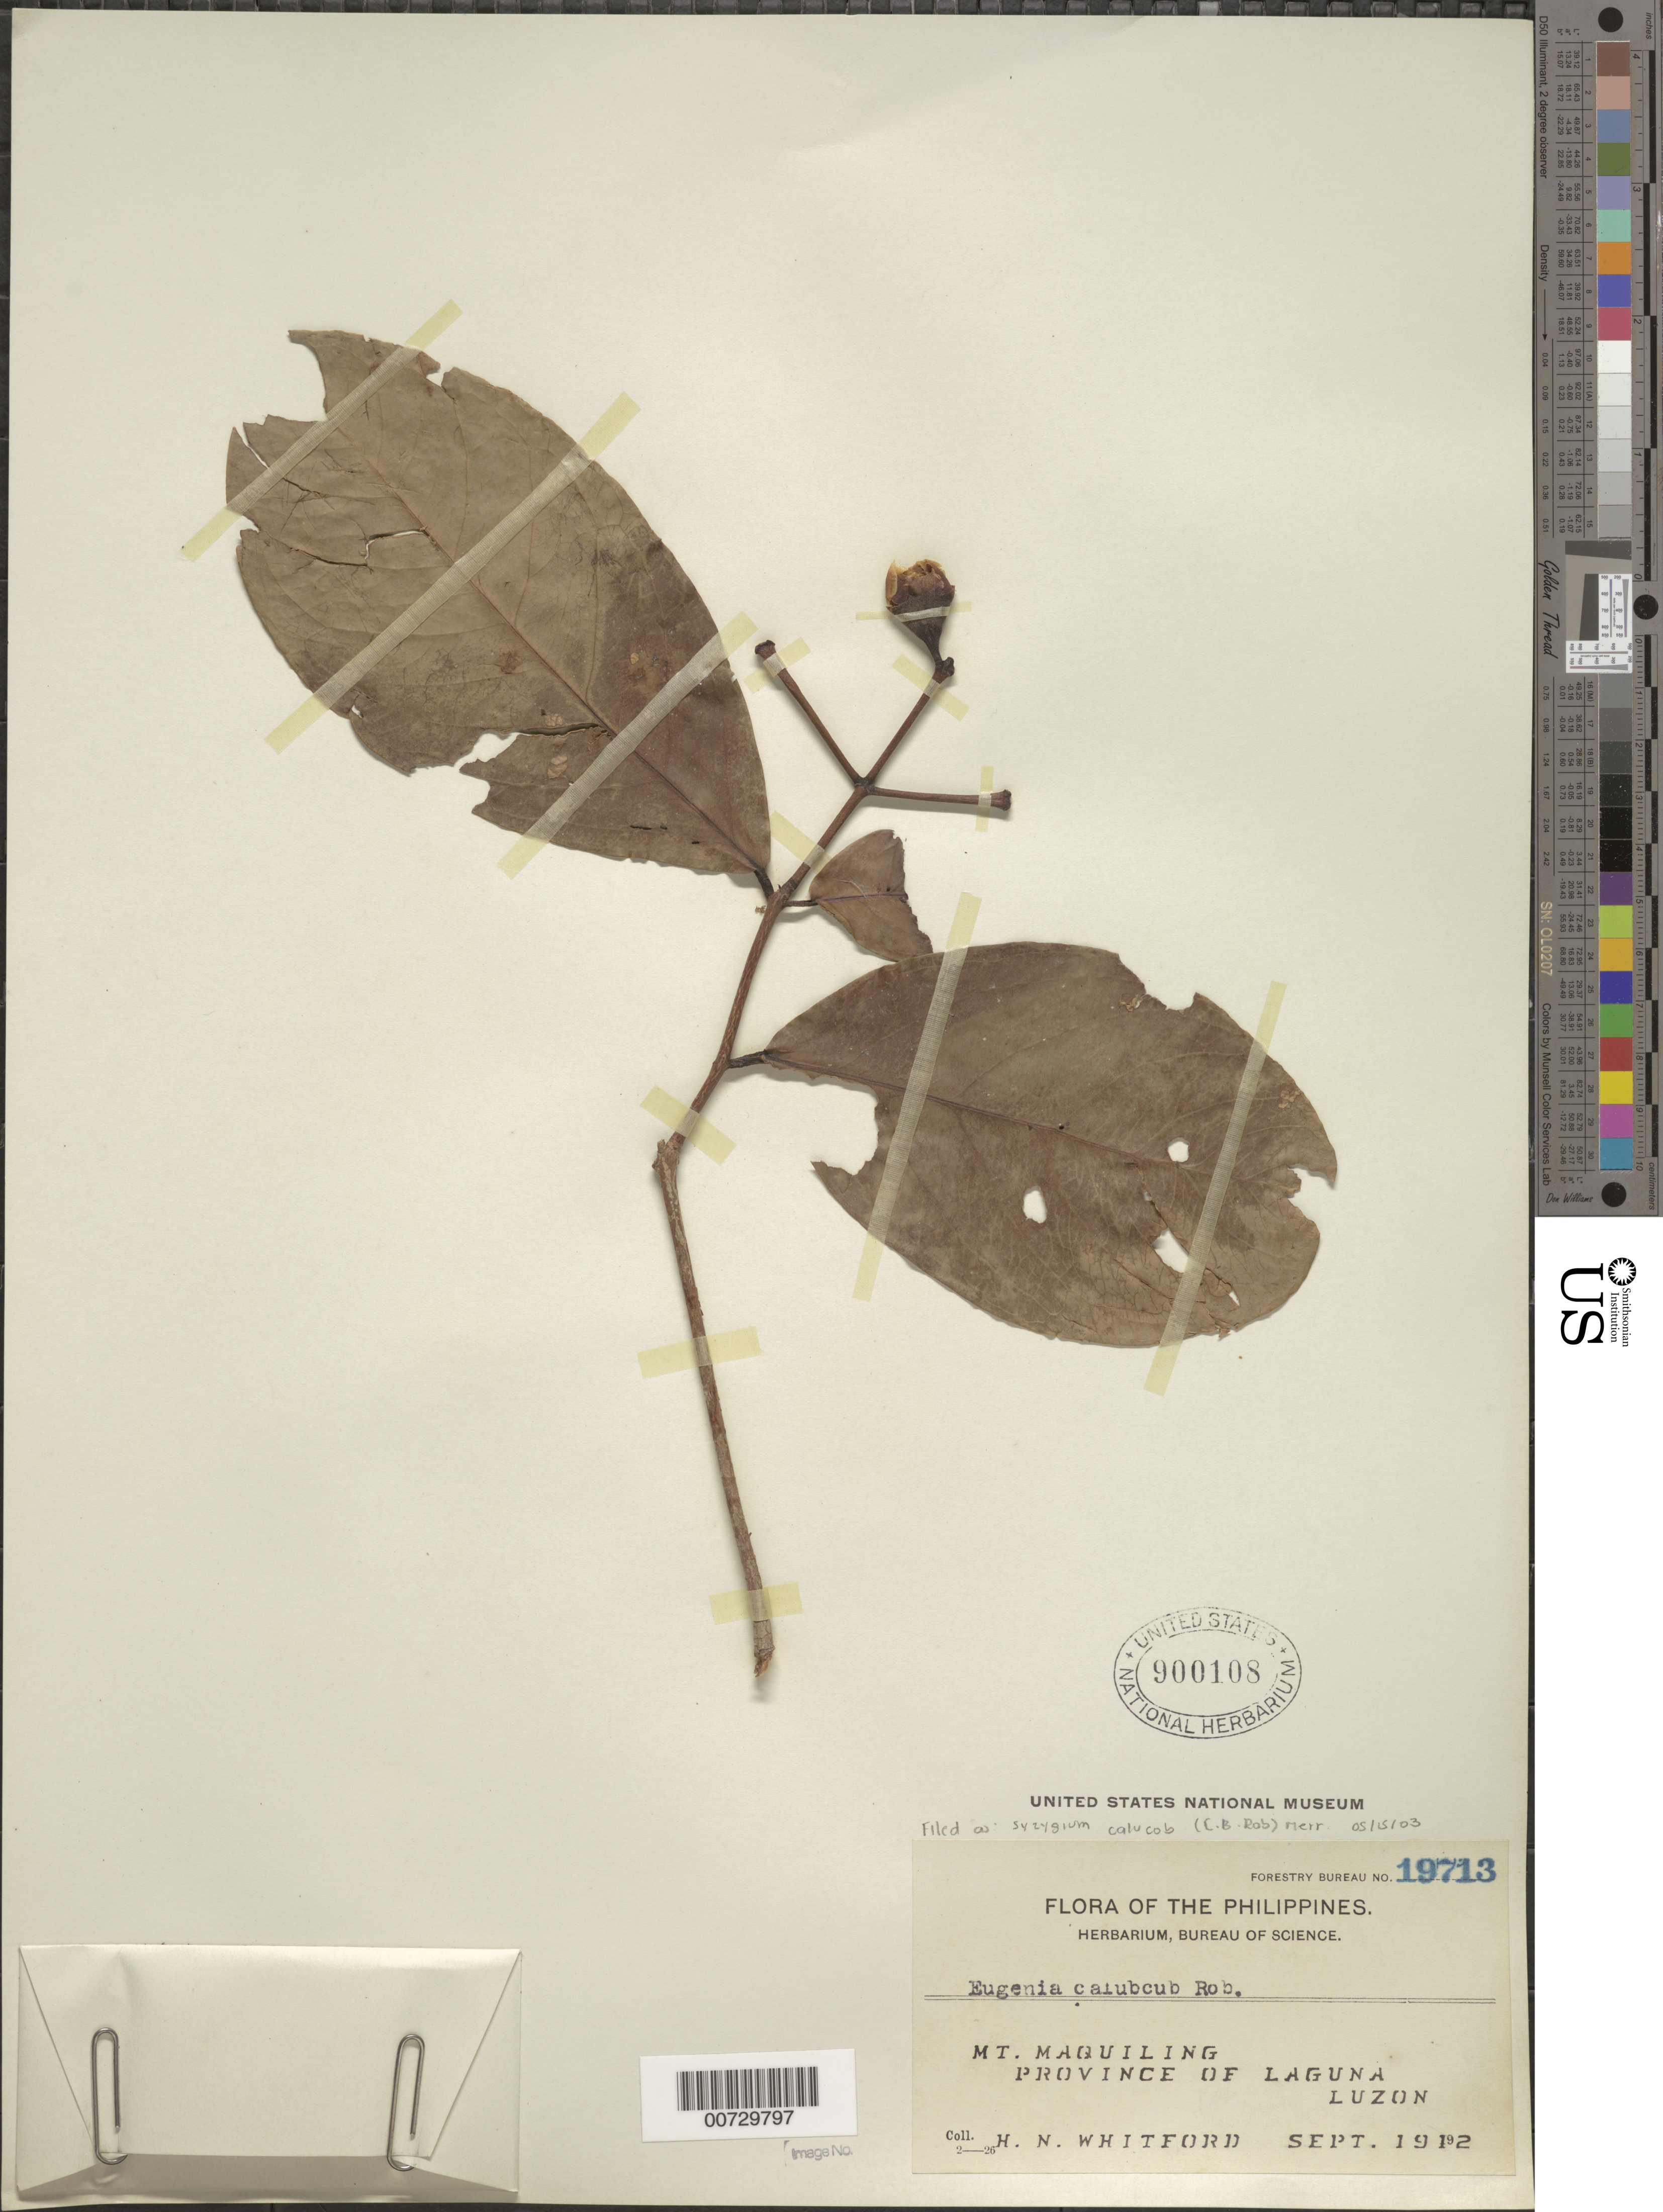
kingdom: Plantae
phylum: Tracheophyta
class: Magnoliopsida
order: Myrtales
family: Myrtaceae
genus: Syzygium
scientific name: Syzygium calubcob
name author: (C.B. Rob.) Merr.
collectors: H. N. Whitford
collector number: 2-26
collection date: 1912-09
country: Philippines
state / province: Calabarzon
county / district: Laguna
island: Luzon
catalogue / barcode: US 900108